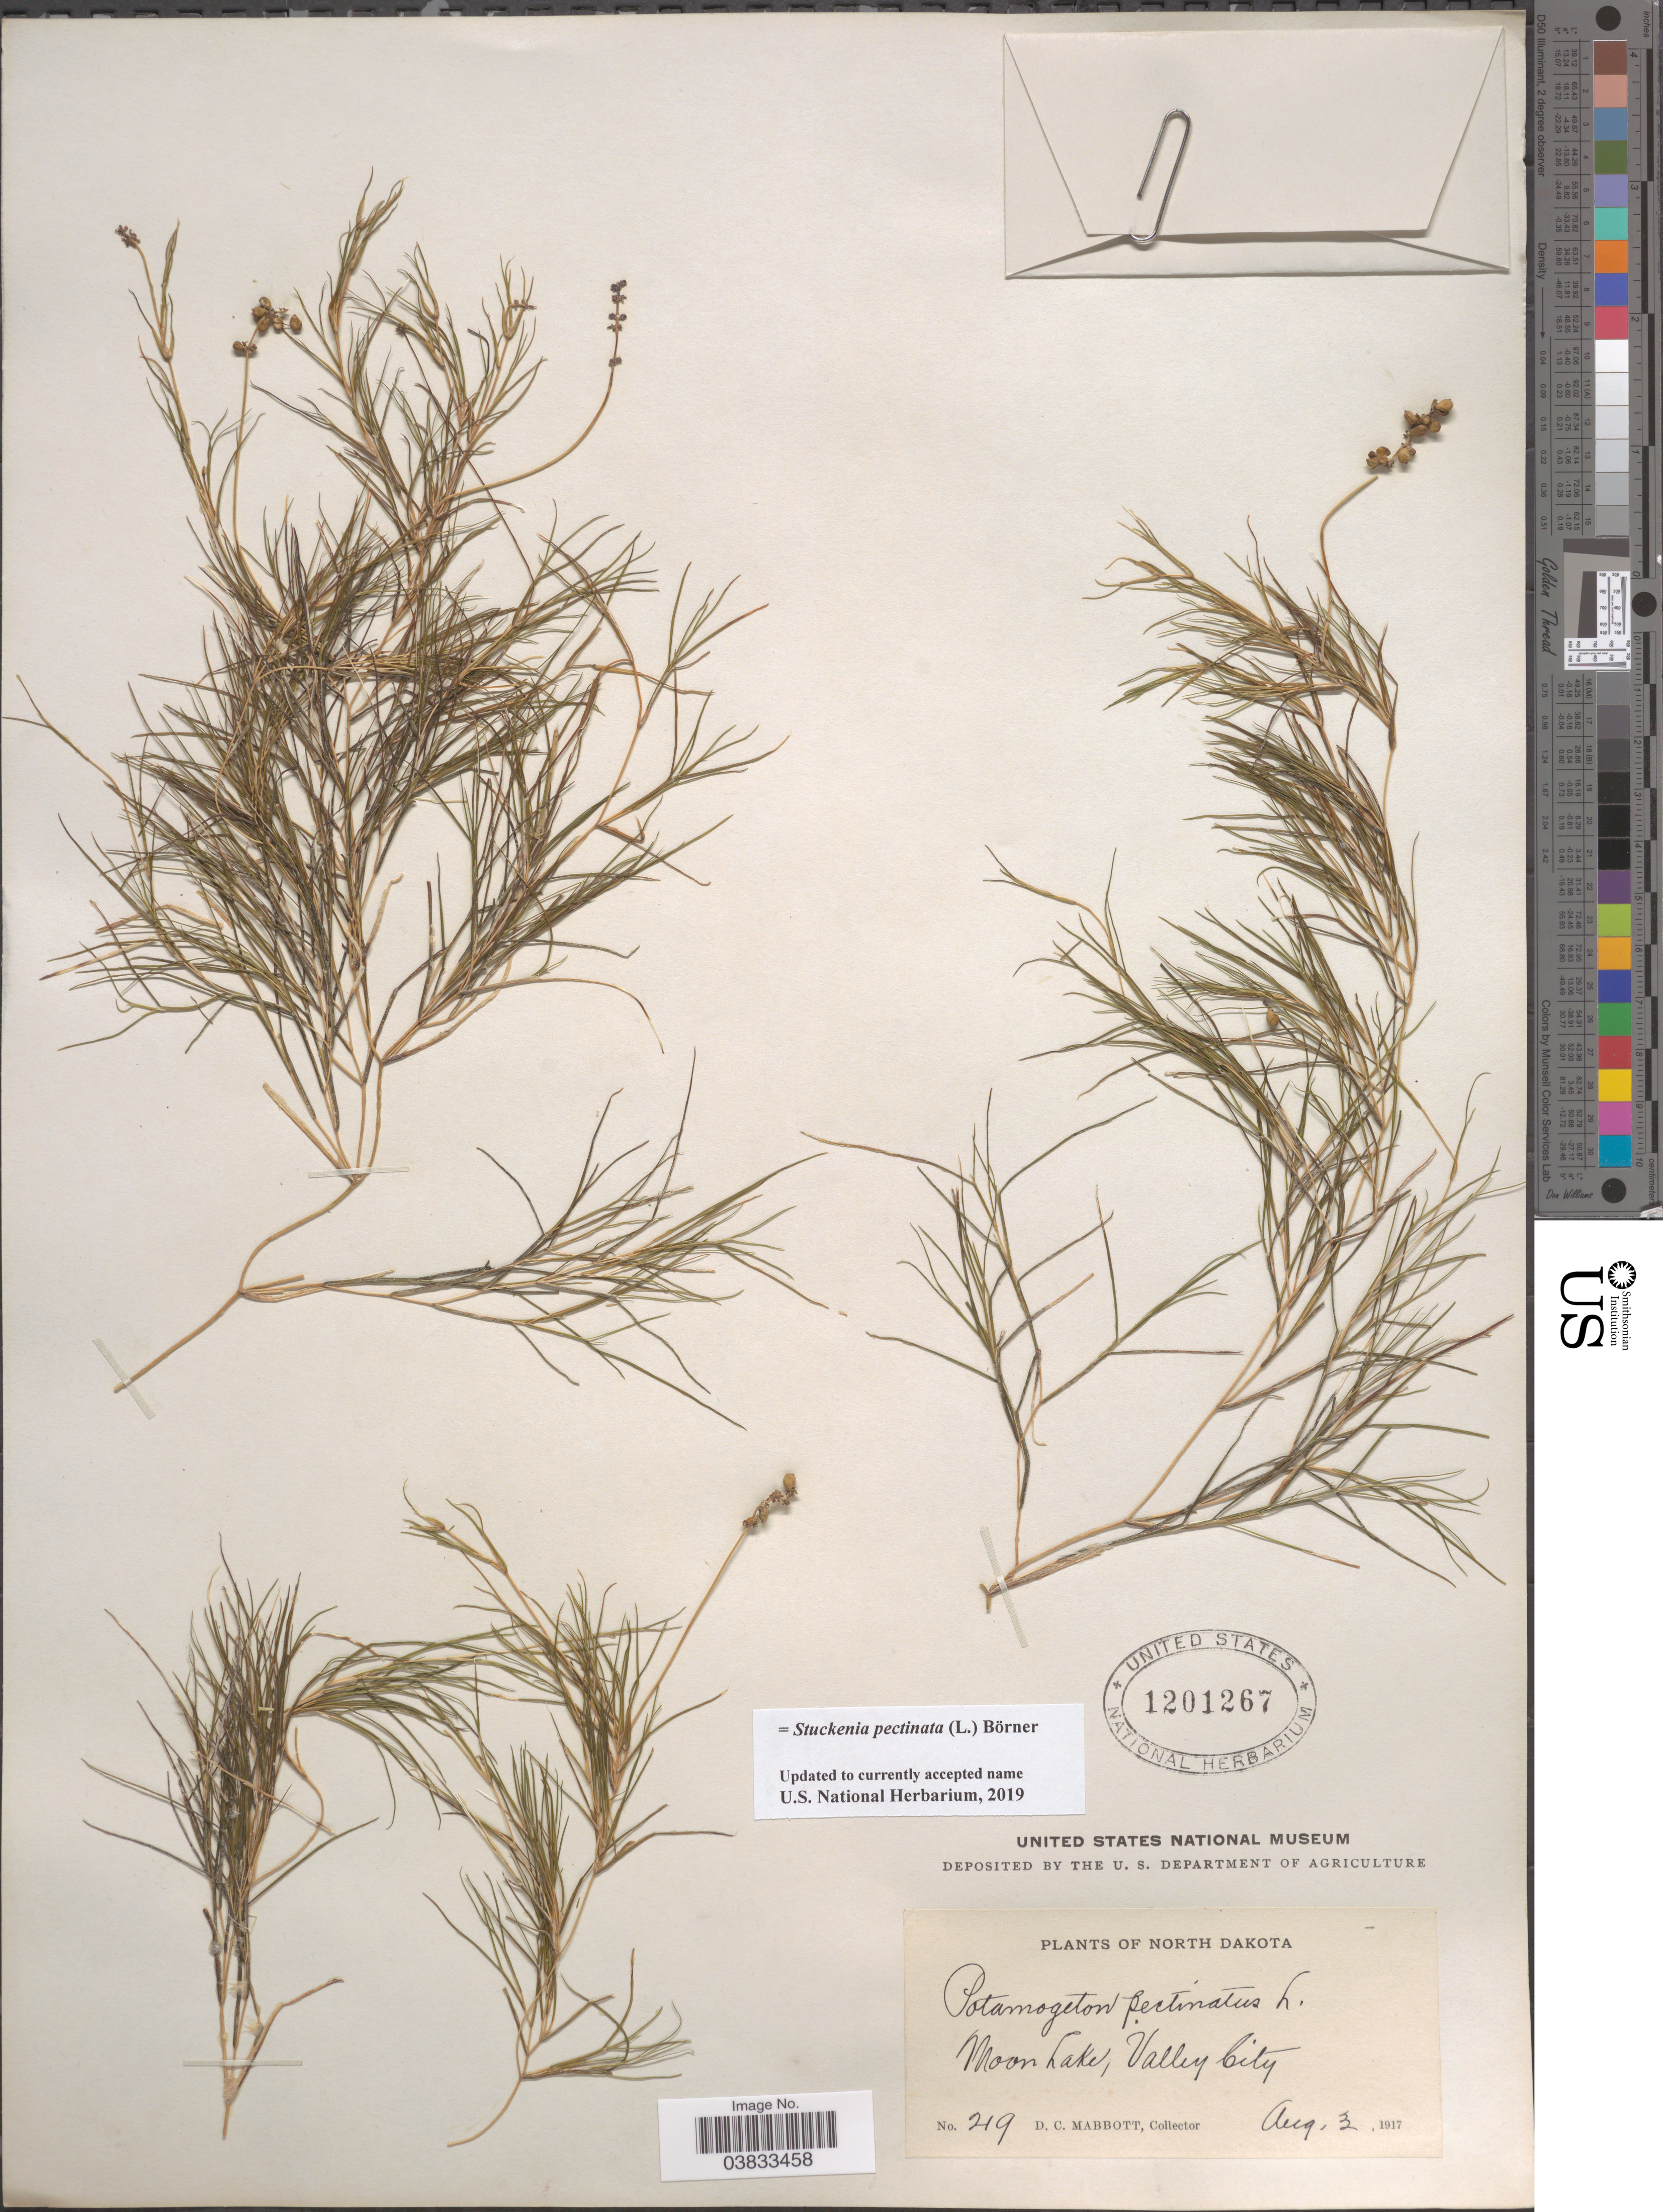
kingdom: Plantae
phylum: Tracheophyta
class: Liliopsida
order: Alismatales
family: Potamogetonaceae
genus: Stuckenia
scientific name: Stuckenia pectinata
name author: (L.) Börner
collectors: D. Mabbott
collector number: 219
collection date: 1917-08-03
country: United States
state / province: North Dakota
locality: Moon Lake, Valley City.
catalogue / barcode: US 1201267